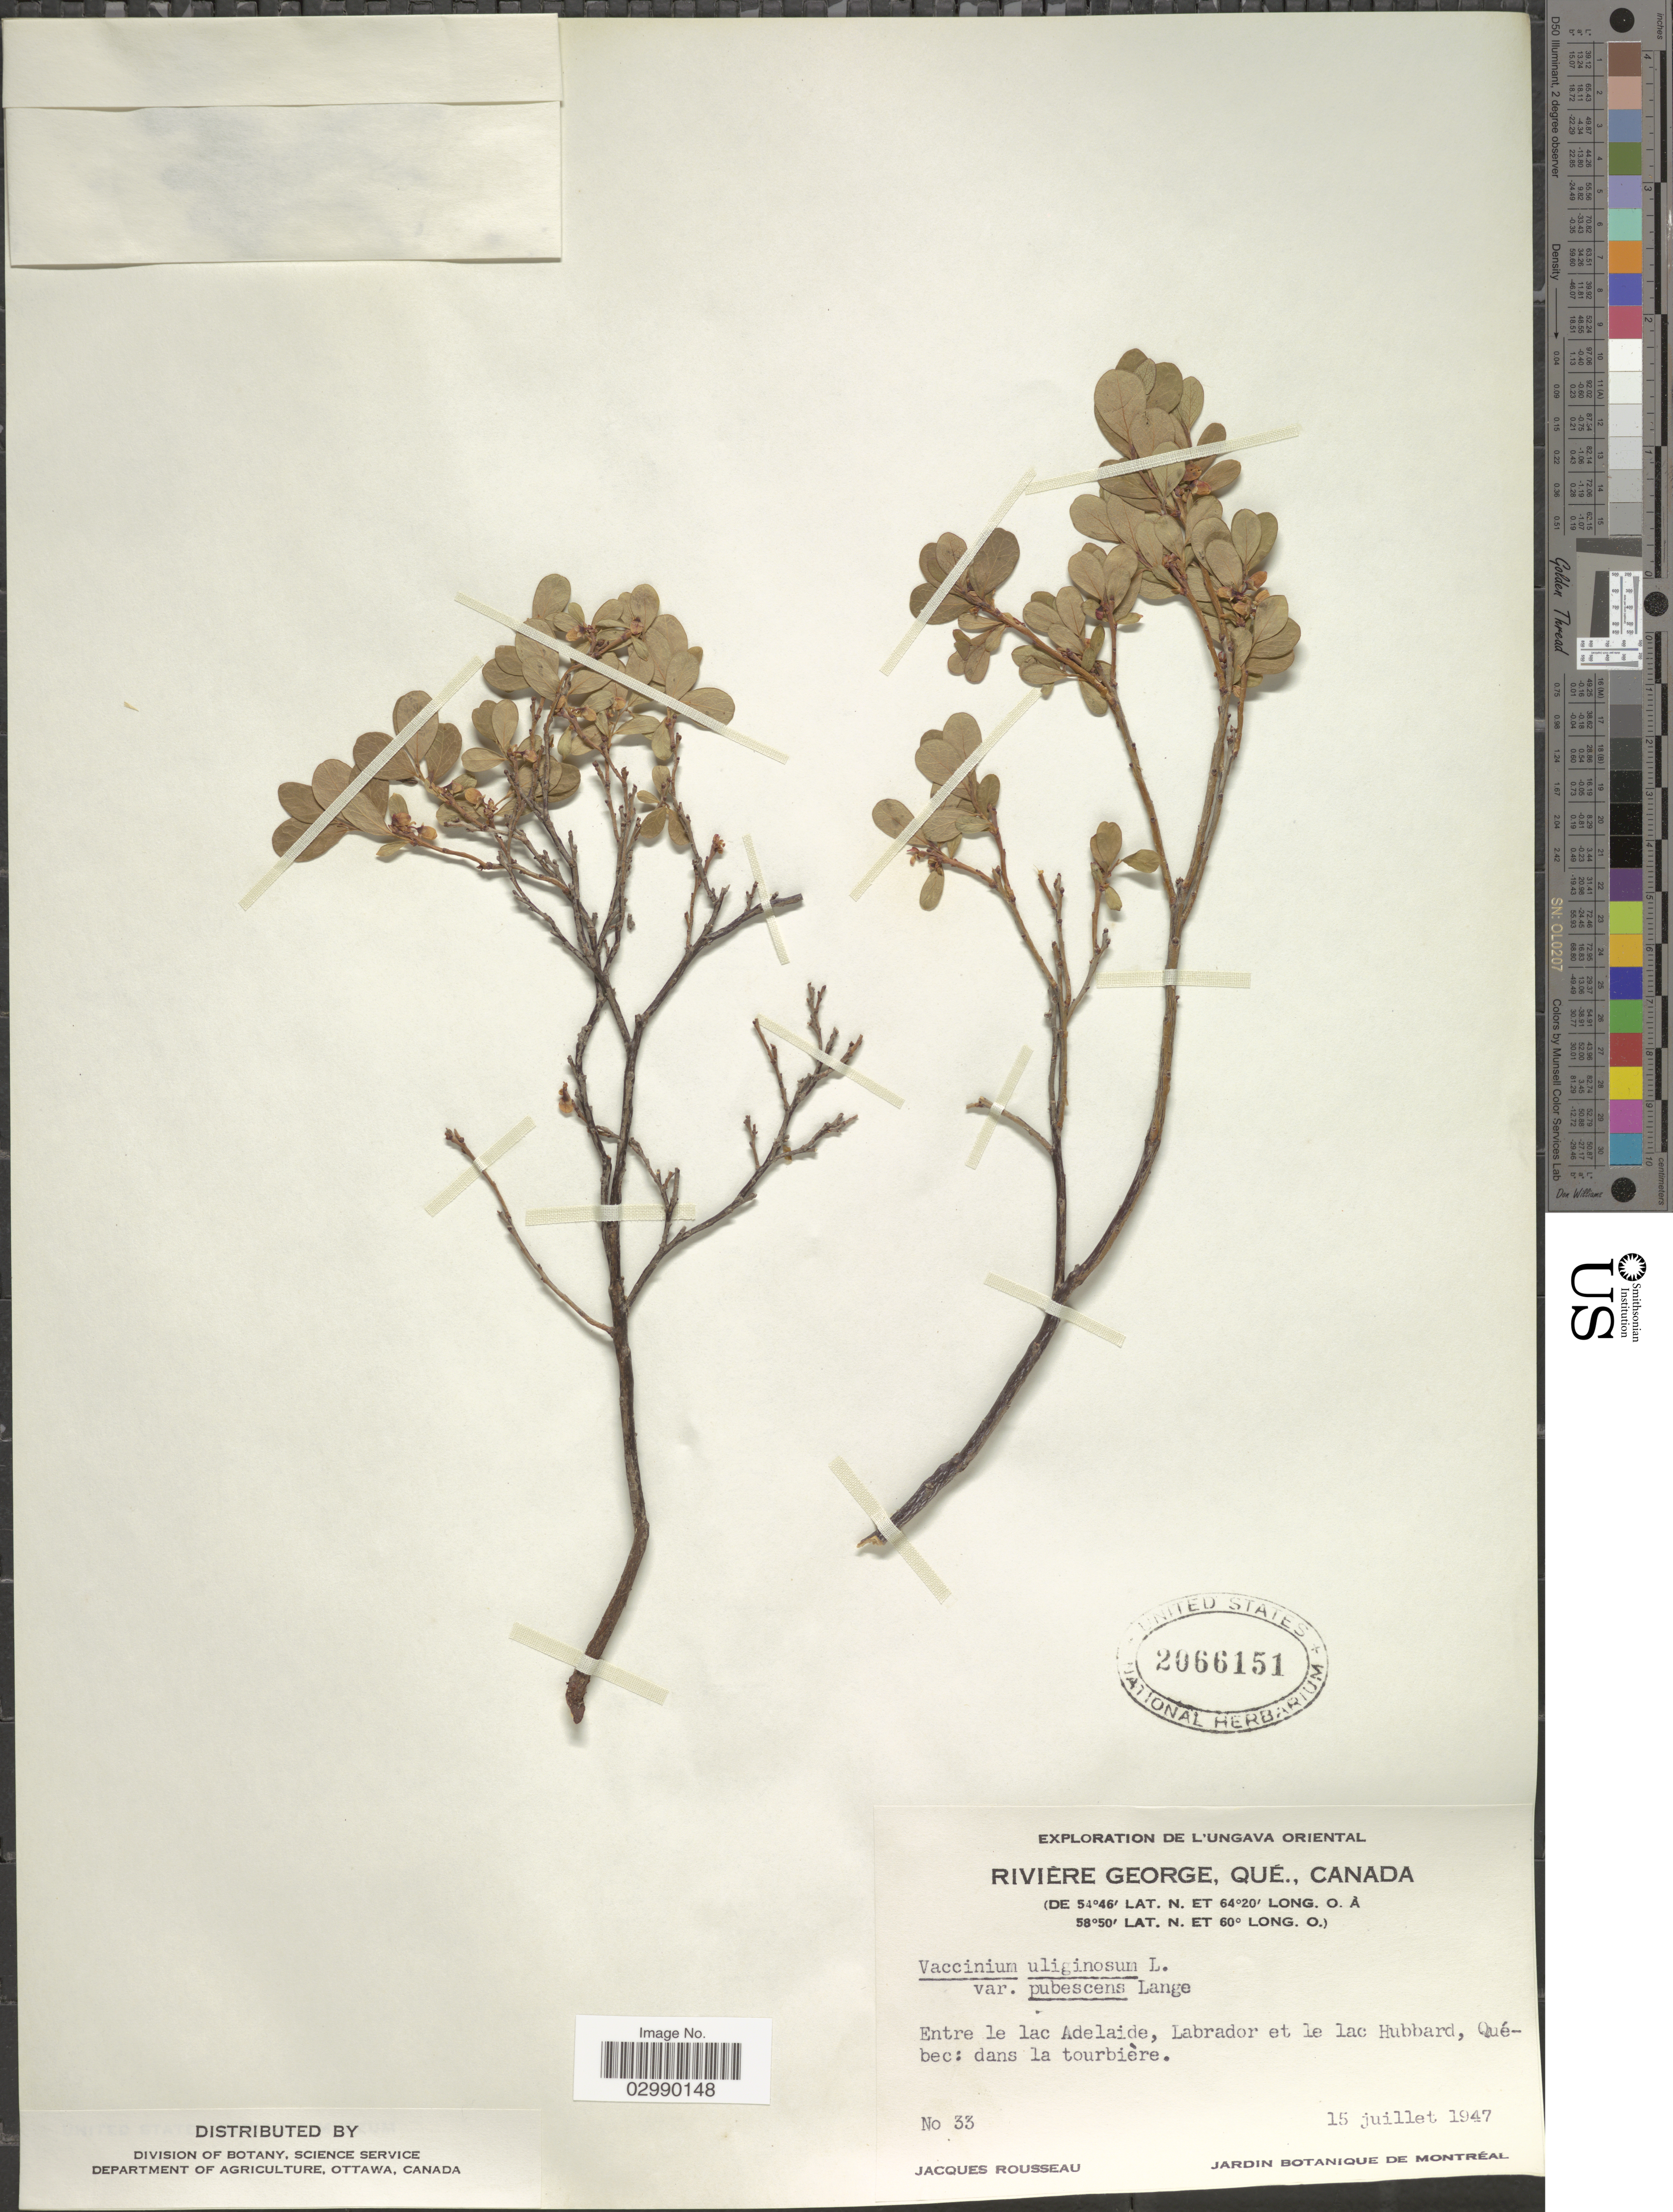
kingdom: Plantae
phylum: Tracheophyta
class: Magnoliopsida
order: Ericales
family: Ericaceae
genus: Vaccinium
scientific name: Vaccinium uliginosum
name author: L.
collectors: J. Rousseau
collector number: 33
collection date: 1947-07-15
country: Canada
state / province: Quebec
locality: Rivière George, Entre le lac Adelaide, Labrador et le lac Hubbard.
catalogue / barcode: US 2066151